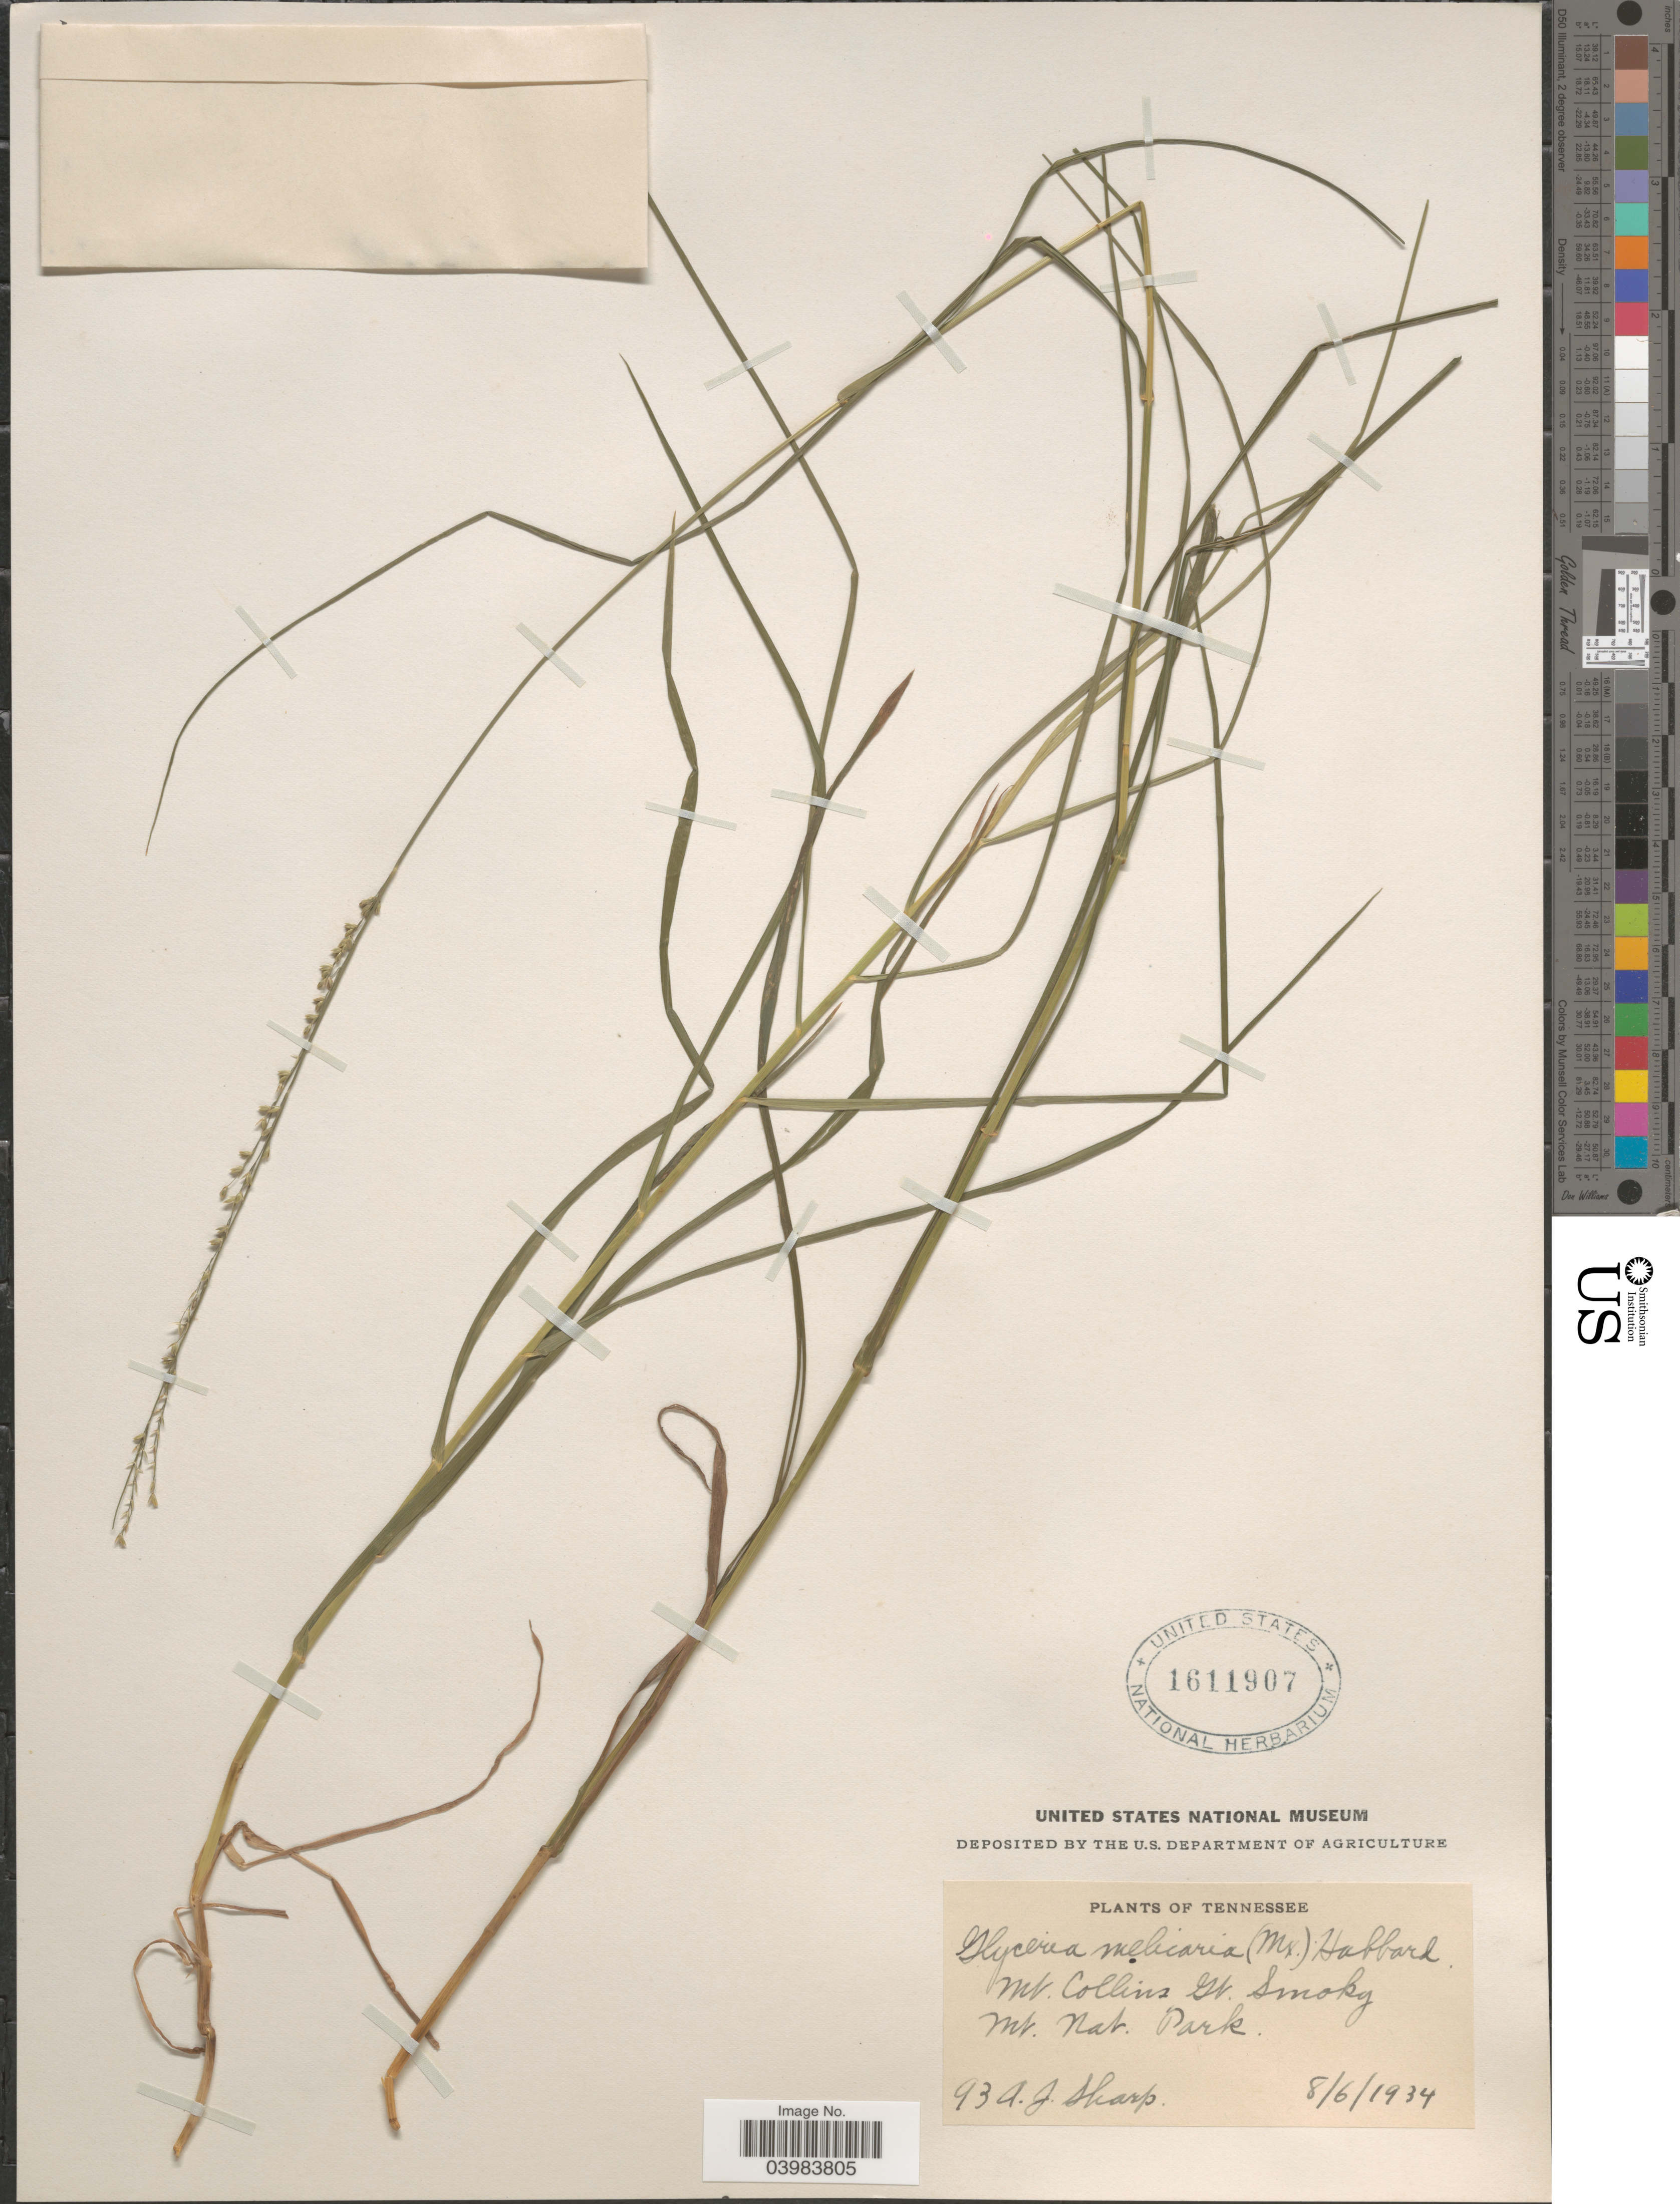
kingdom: Plantae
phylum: Tracheophyta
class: Liliopsida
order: Poales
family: Poaceae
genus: Glyceria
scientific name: Glyceria melicaria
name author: (Michx.) F.T. Hubb.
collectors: A. J. Sharp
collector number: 93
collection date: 1934-08-06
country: United States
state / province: Tennessee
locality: Mt. Collins. Gt. Smoky Mt. Nat. Park.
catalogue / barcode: US 1611907